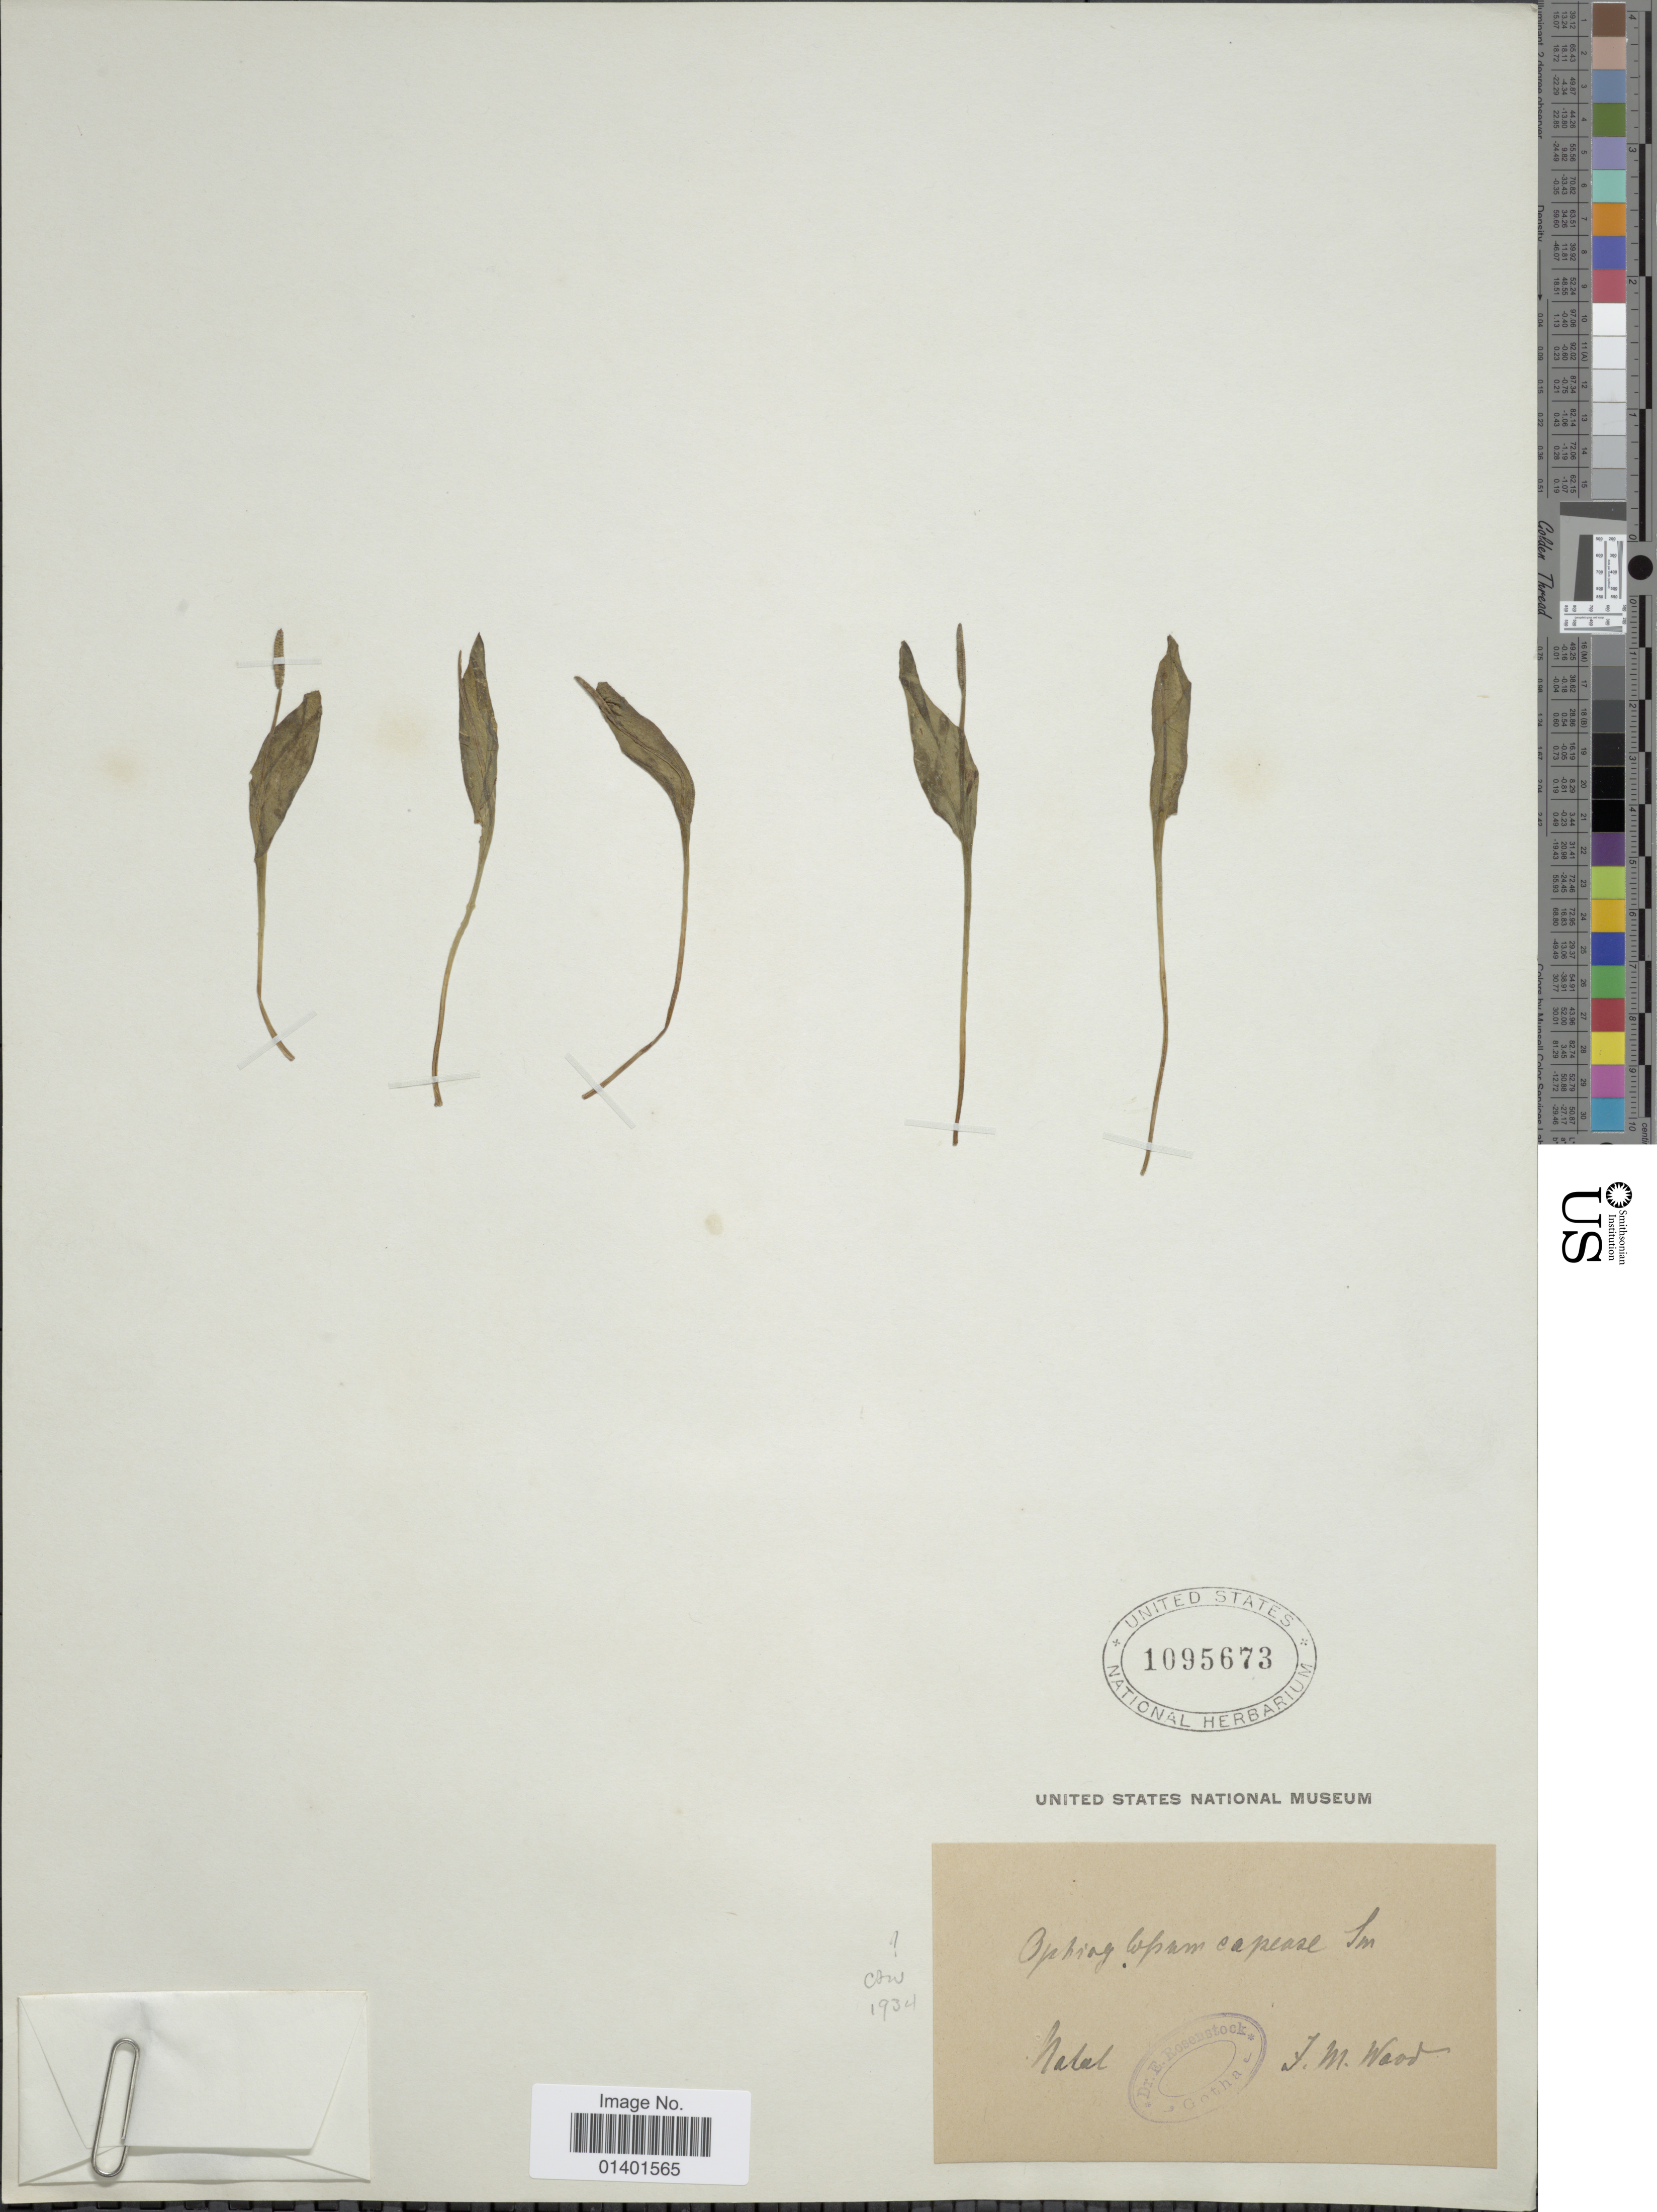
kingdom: Plantae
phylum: Tracheophyta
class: Polypodiopsida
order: Ophioglossales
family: Ophioglossaceae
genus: Ophioglossum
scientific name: Ophioglossum sarcophyllum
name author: Desv.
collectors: J. M. Wood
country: South Africa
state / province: KwaZulu-Natal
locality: Natal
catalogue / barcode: US 1095673